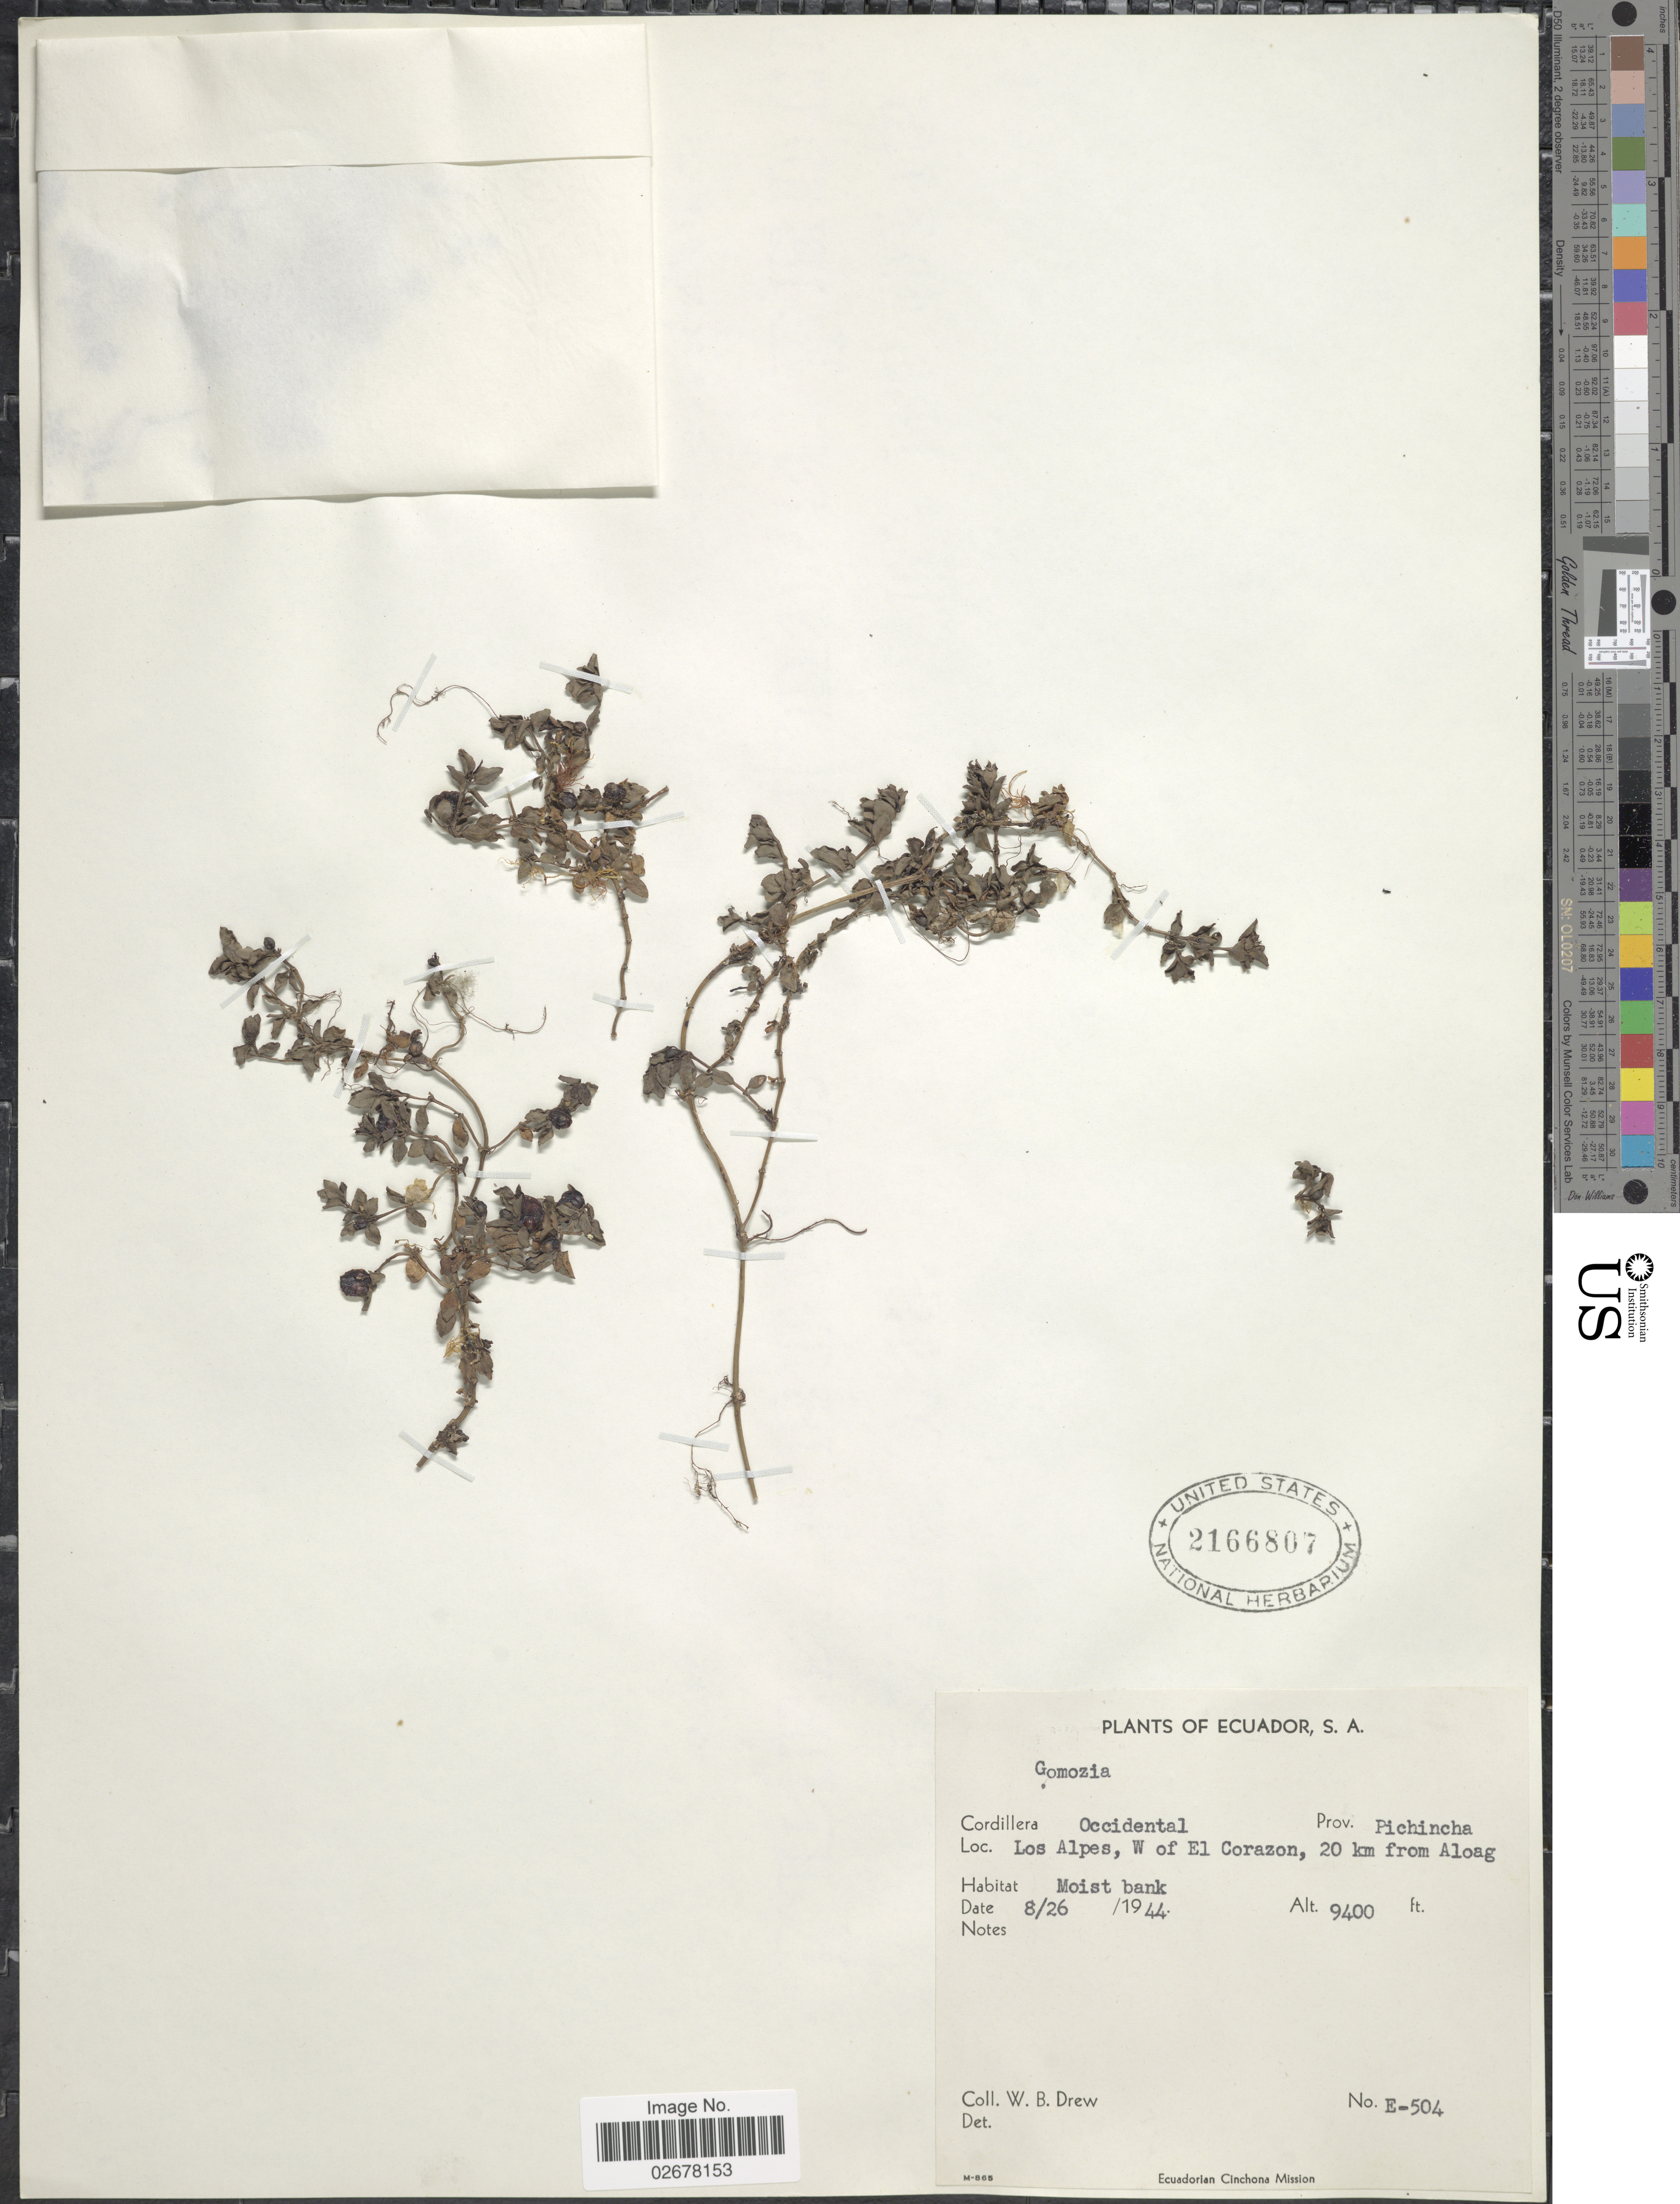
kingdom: Plantae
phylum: Tracheophyta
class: Magnoliopsida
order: Gentianales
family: Rubiaceae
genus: Nertera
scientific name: Nertera depressa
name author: Banks & Sol. ex Gaertn.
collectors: W. B. Drew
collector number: E-504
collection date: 1944-08-26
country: Ecuador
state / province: Pichincha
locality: Cordillera Occidental, Los Alpes, W of El Corazon, 20 km from Aloag, Moist bank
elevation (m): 2865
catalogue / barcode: US 2166807